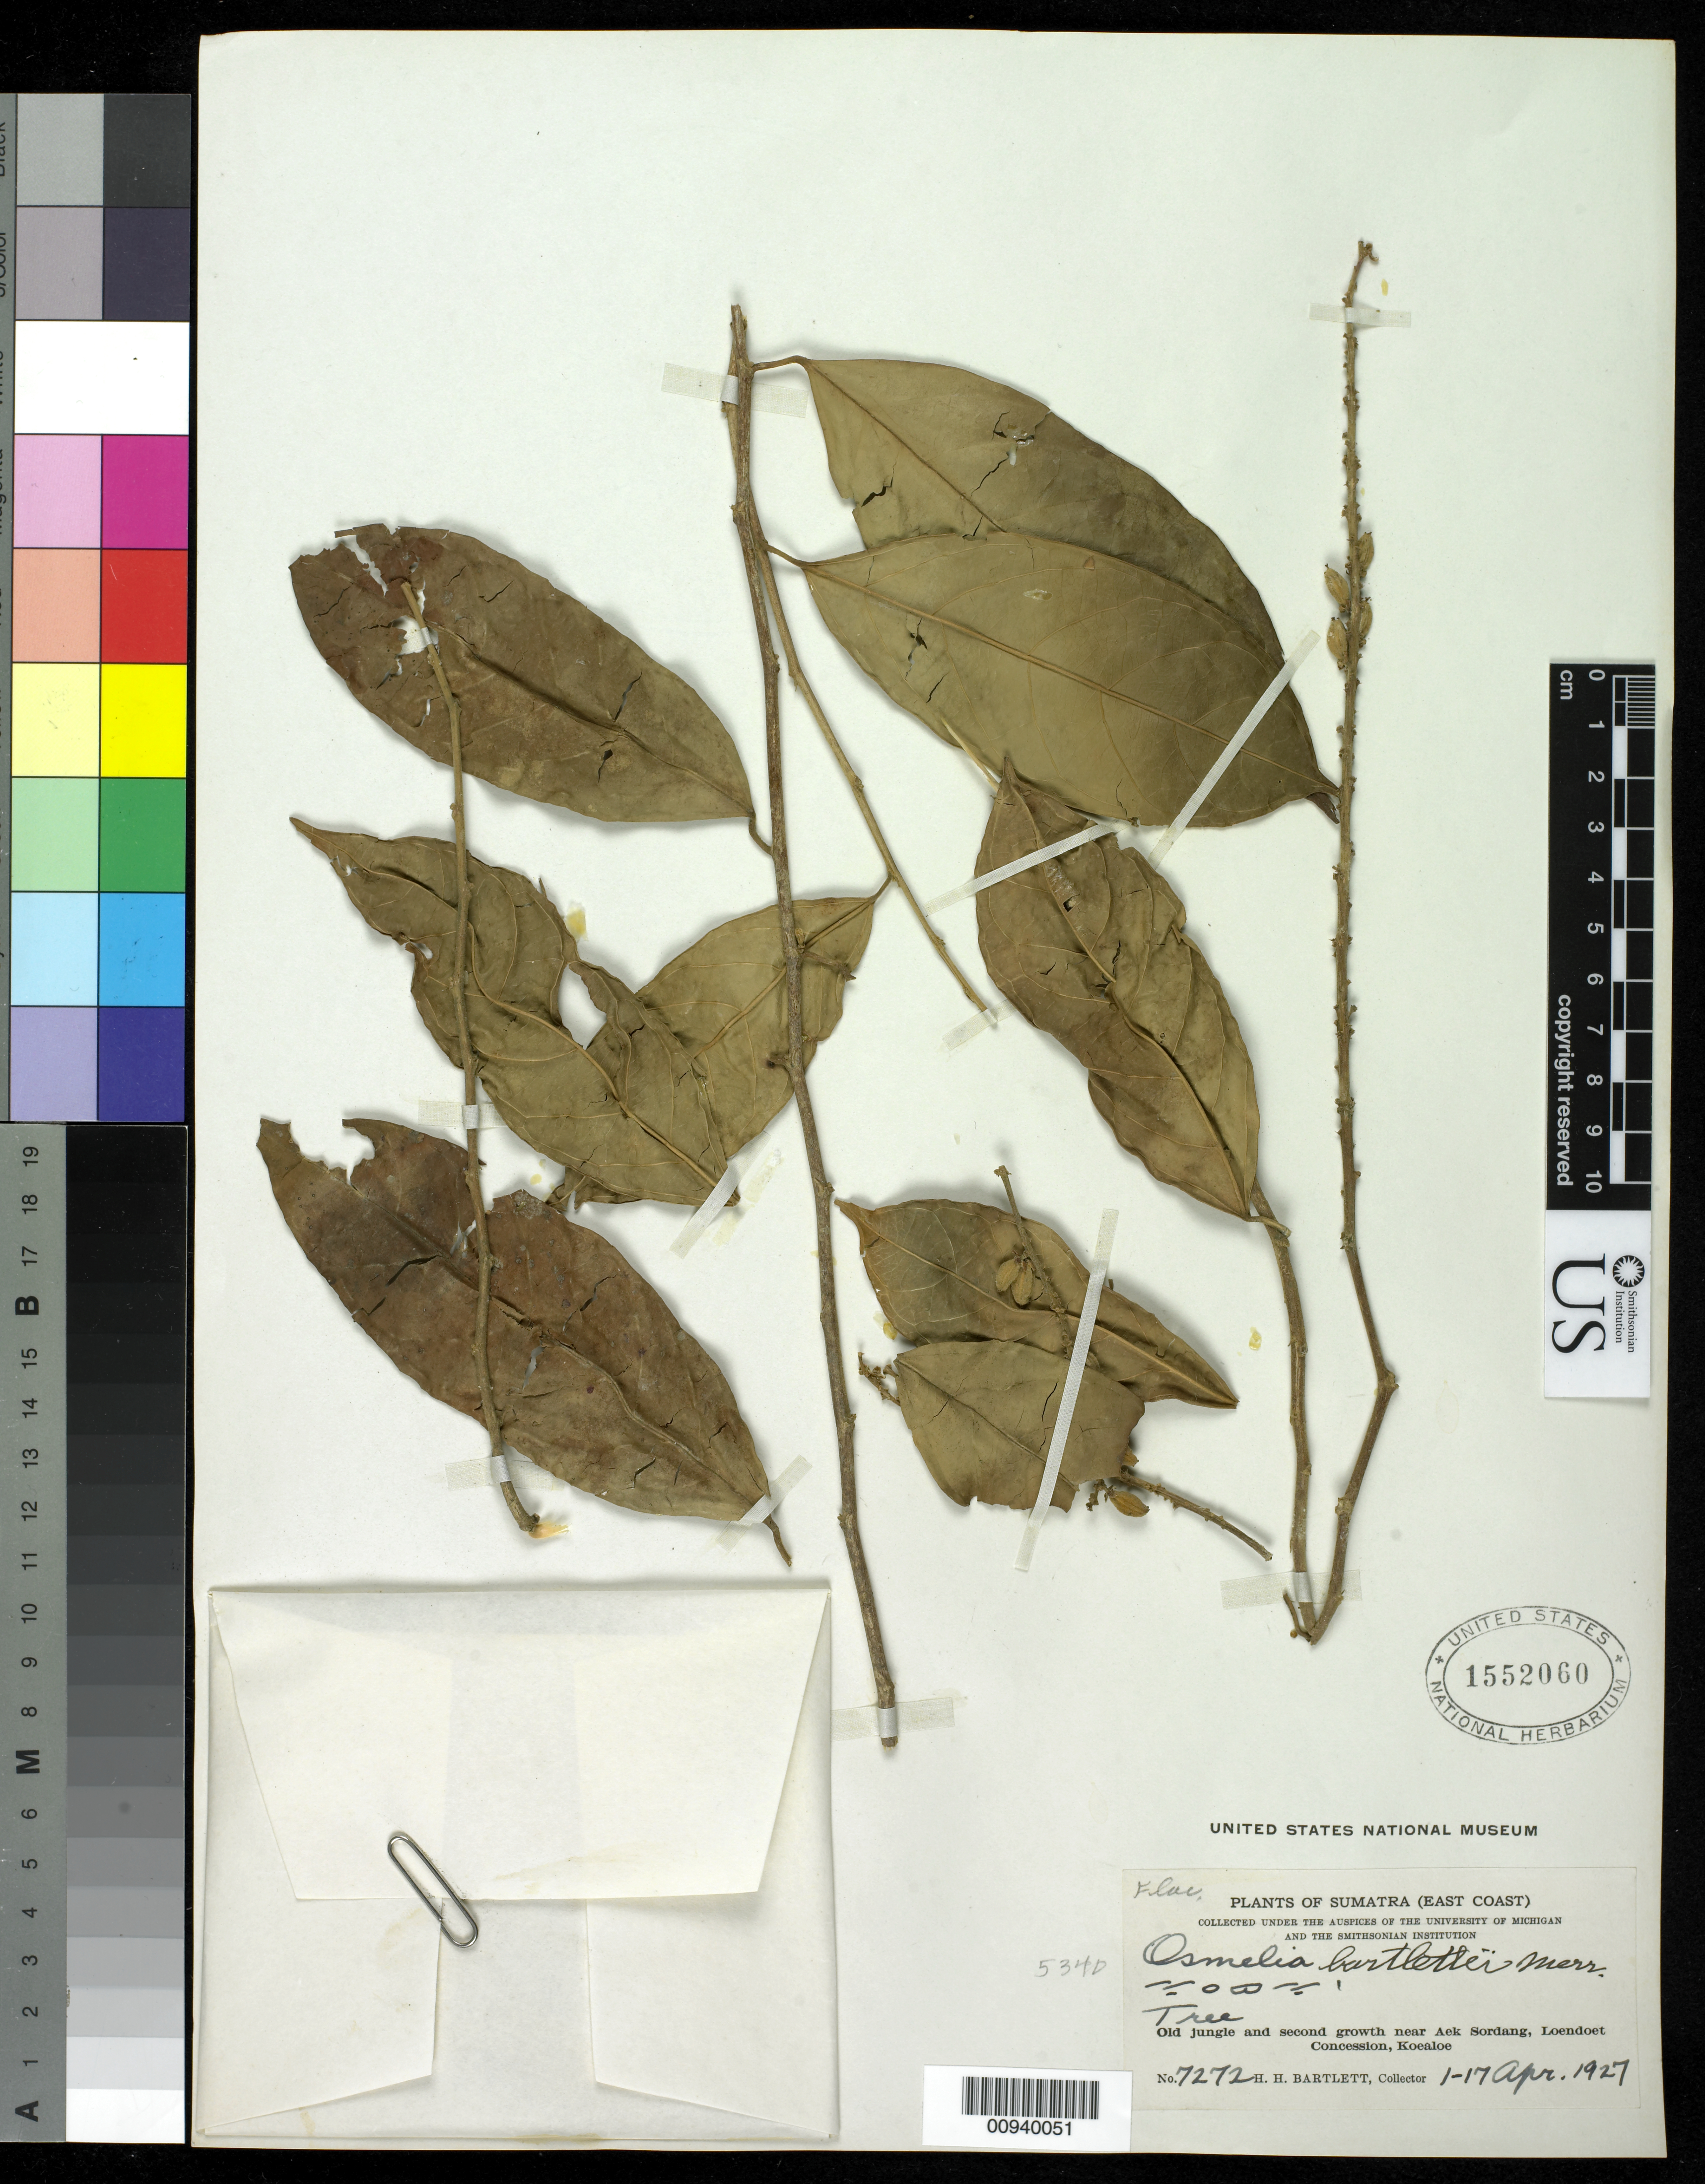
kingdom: Plantae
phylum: Tracheophyta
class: Magnoliopsida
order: Malpighiales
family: Salicaceae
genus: Osmelia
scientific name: Osmelia bartlettii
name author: Merr.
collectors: H. H. Bartlett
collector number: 7272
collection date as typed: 01 Apr 1927 to 17 Apr 1927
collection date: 1927-04-01/1927-04-17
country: Indonesia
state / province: Sumatra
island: Sumatra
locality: EastCoast, Old jungle and second growth near Aek Sordang, Loendoet Concession, Koealoe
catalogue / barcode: US 1552060